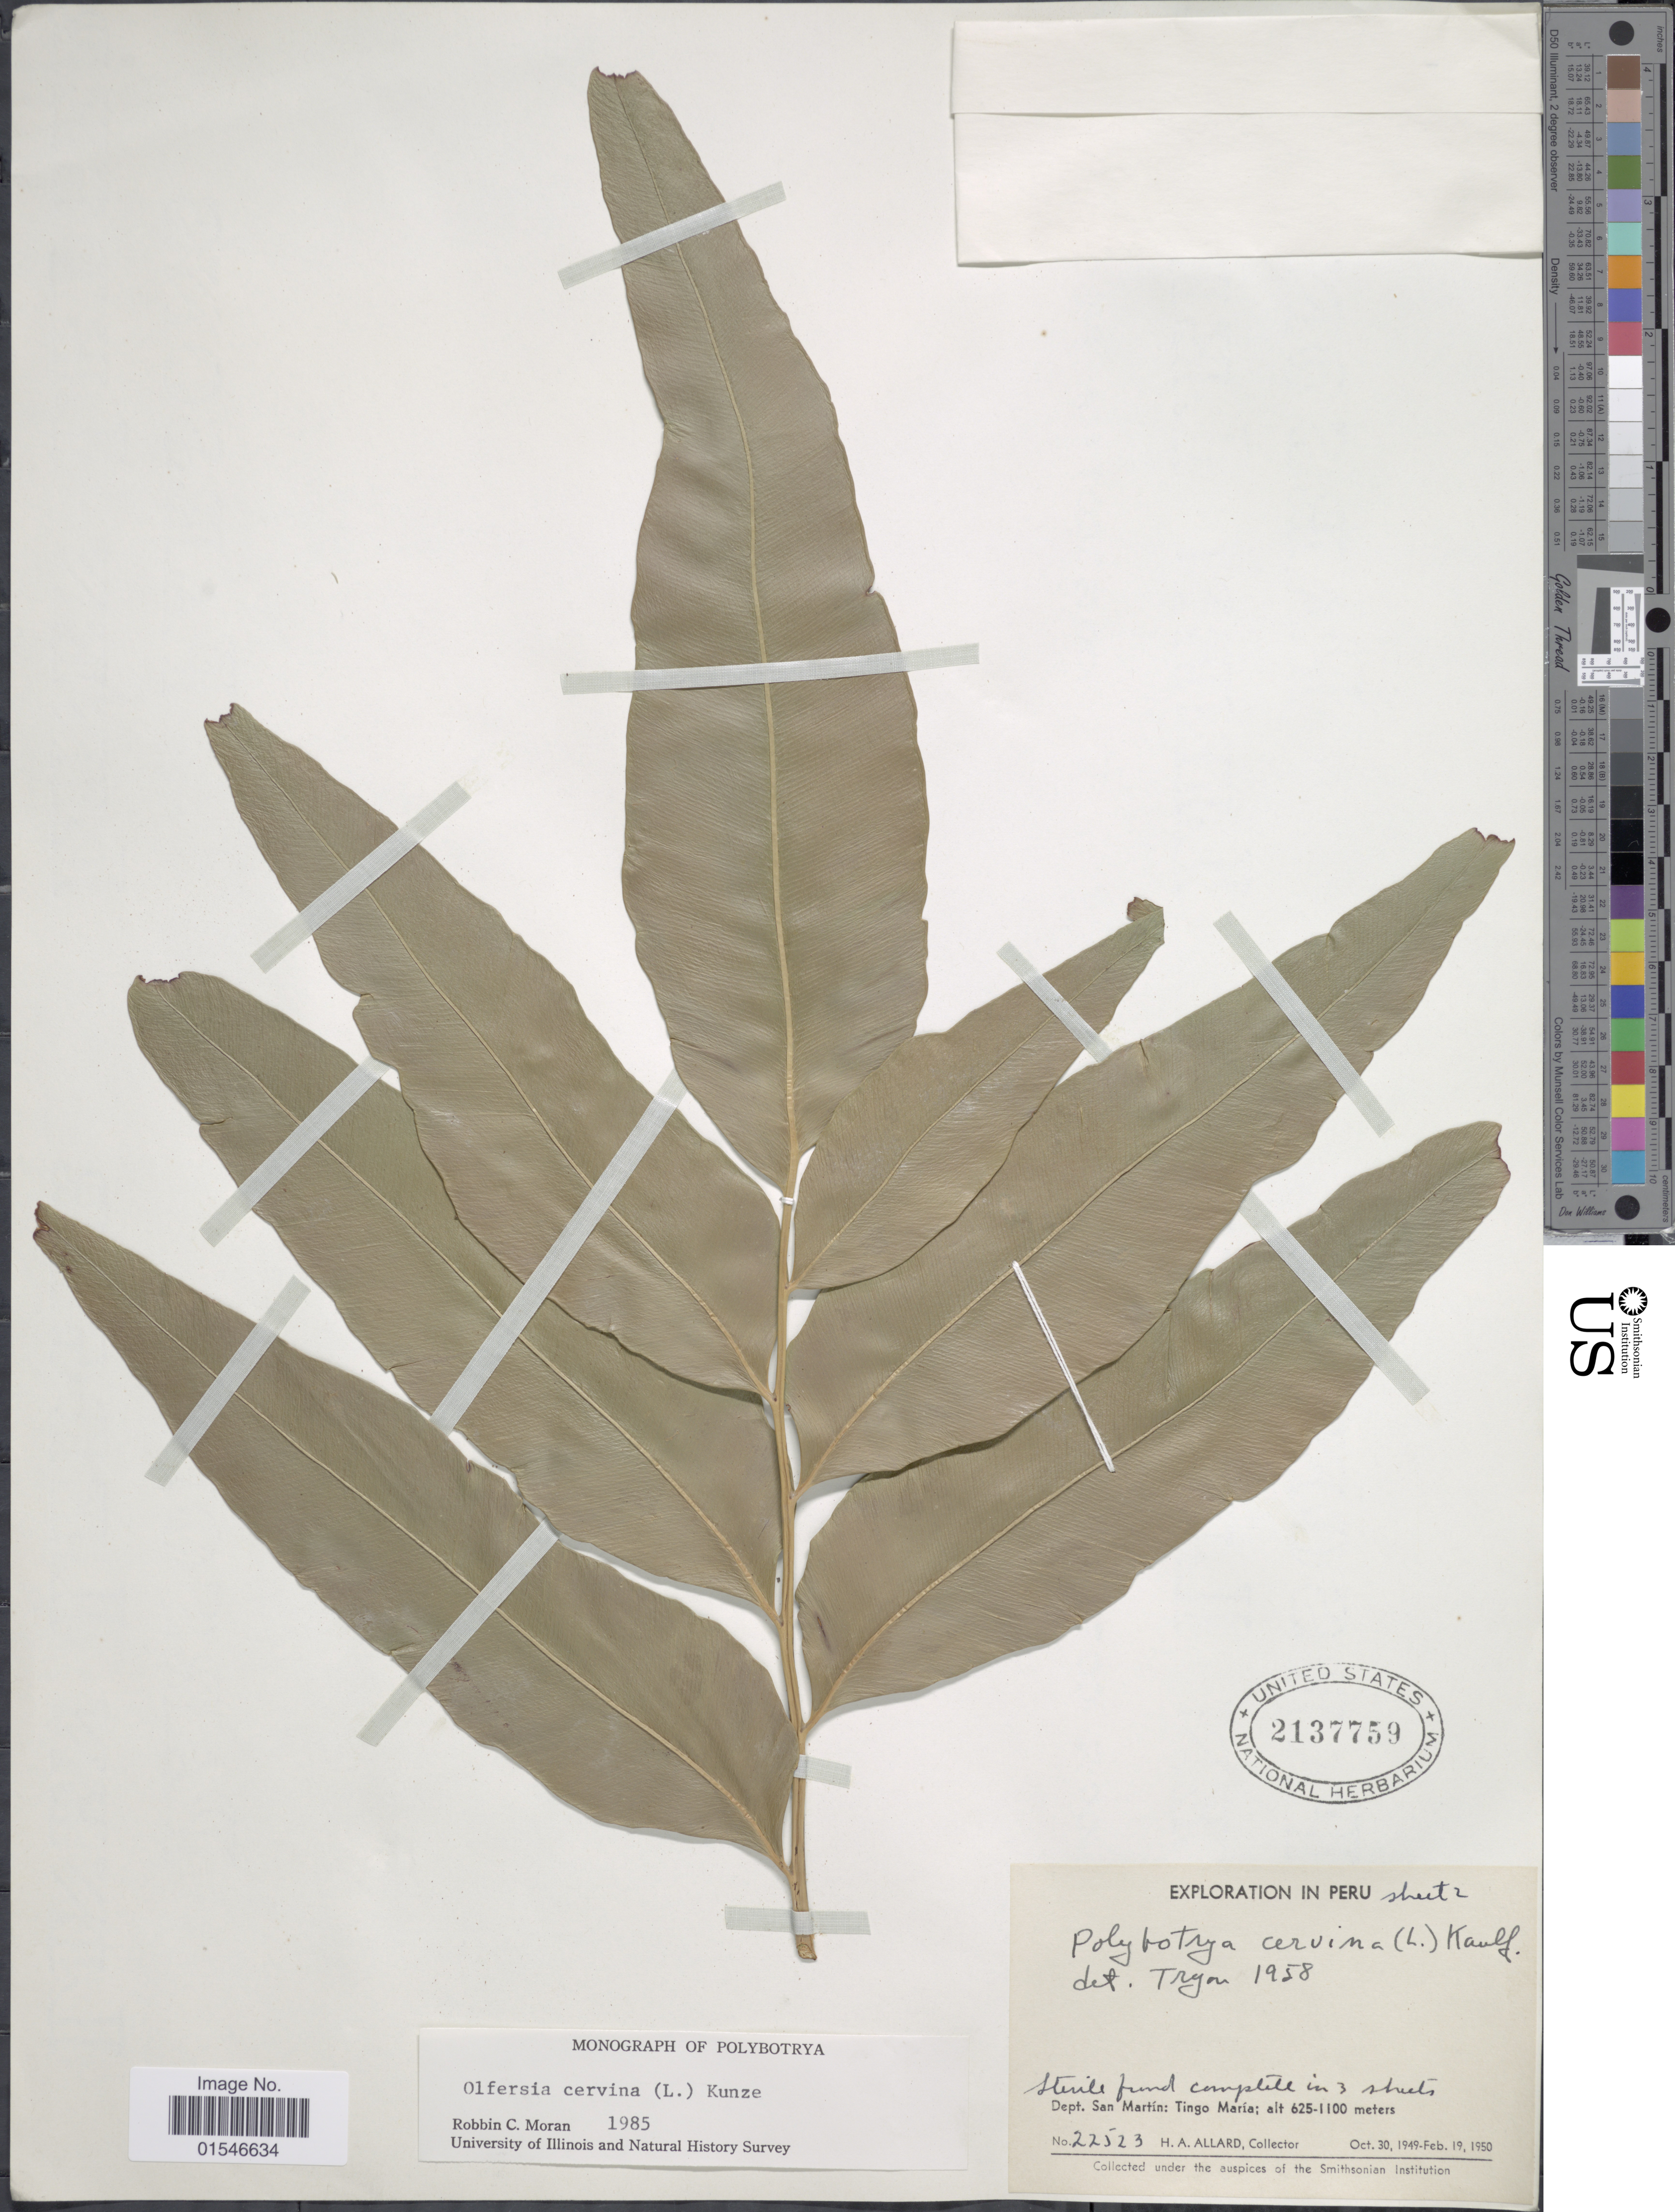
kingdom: Plantae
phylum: Tracheophyta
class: Polypodiopsida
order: Polypodiales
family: Dryopteridaceae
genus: Olfersia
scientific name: Olfersia cervina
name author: (L.) Kunze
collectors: H. A. Allard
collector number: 22523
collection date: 1949-10-30/1950-02-19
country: Peru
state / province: San Martín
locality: Tingo María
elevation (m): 625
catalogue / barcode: US 2137759